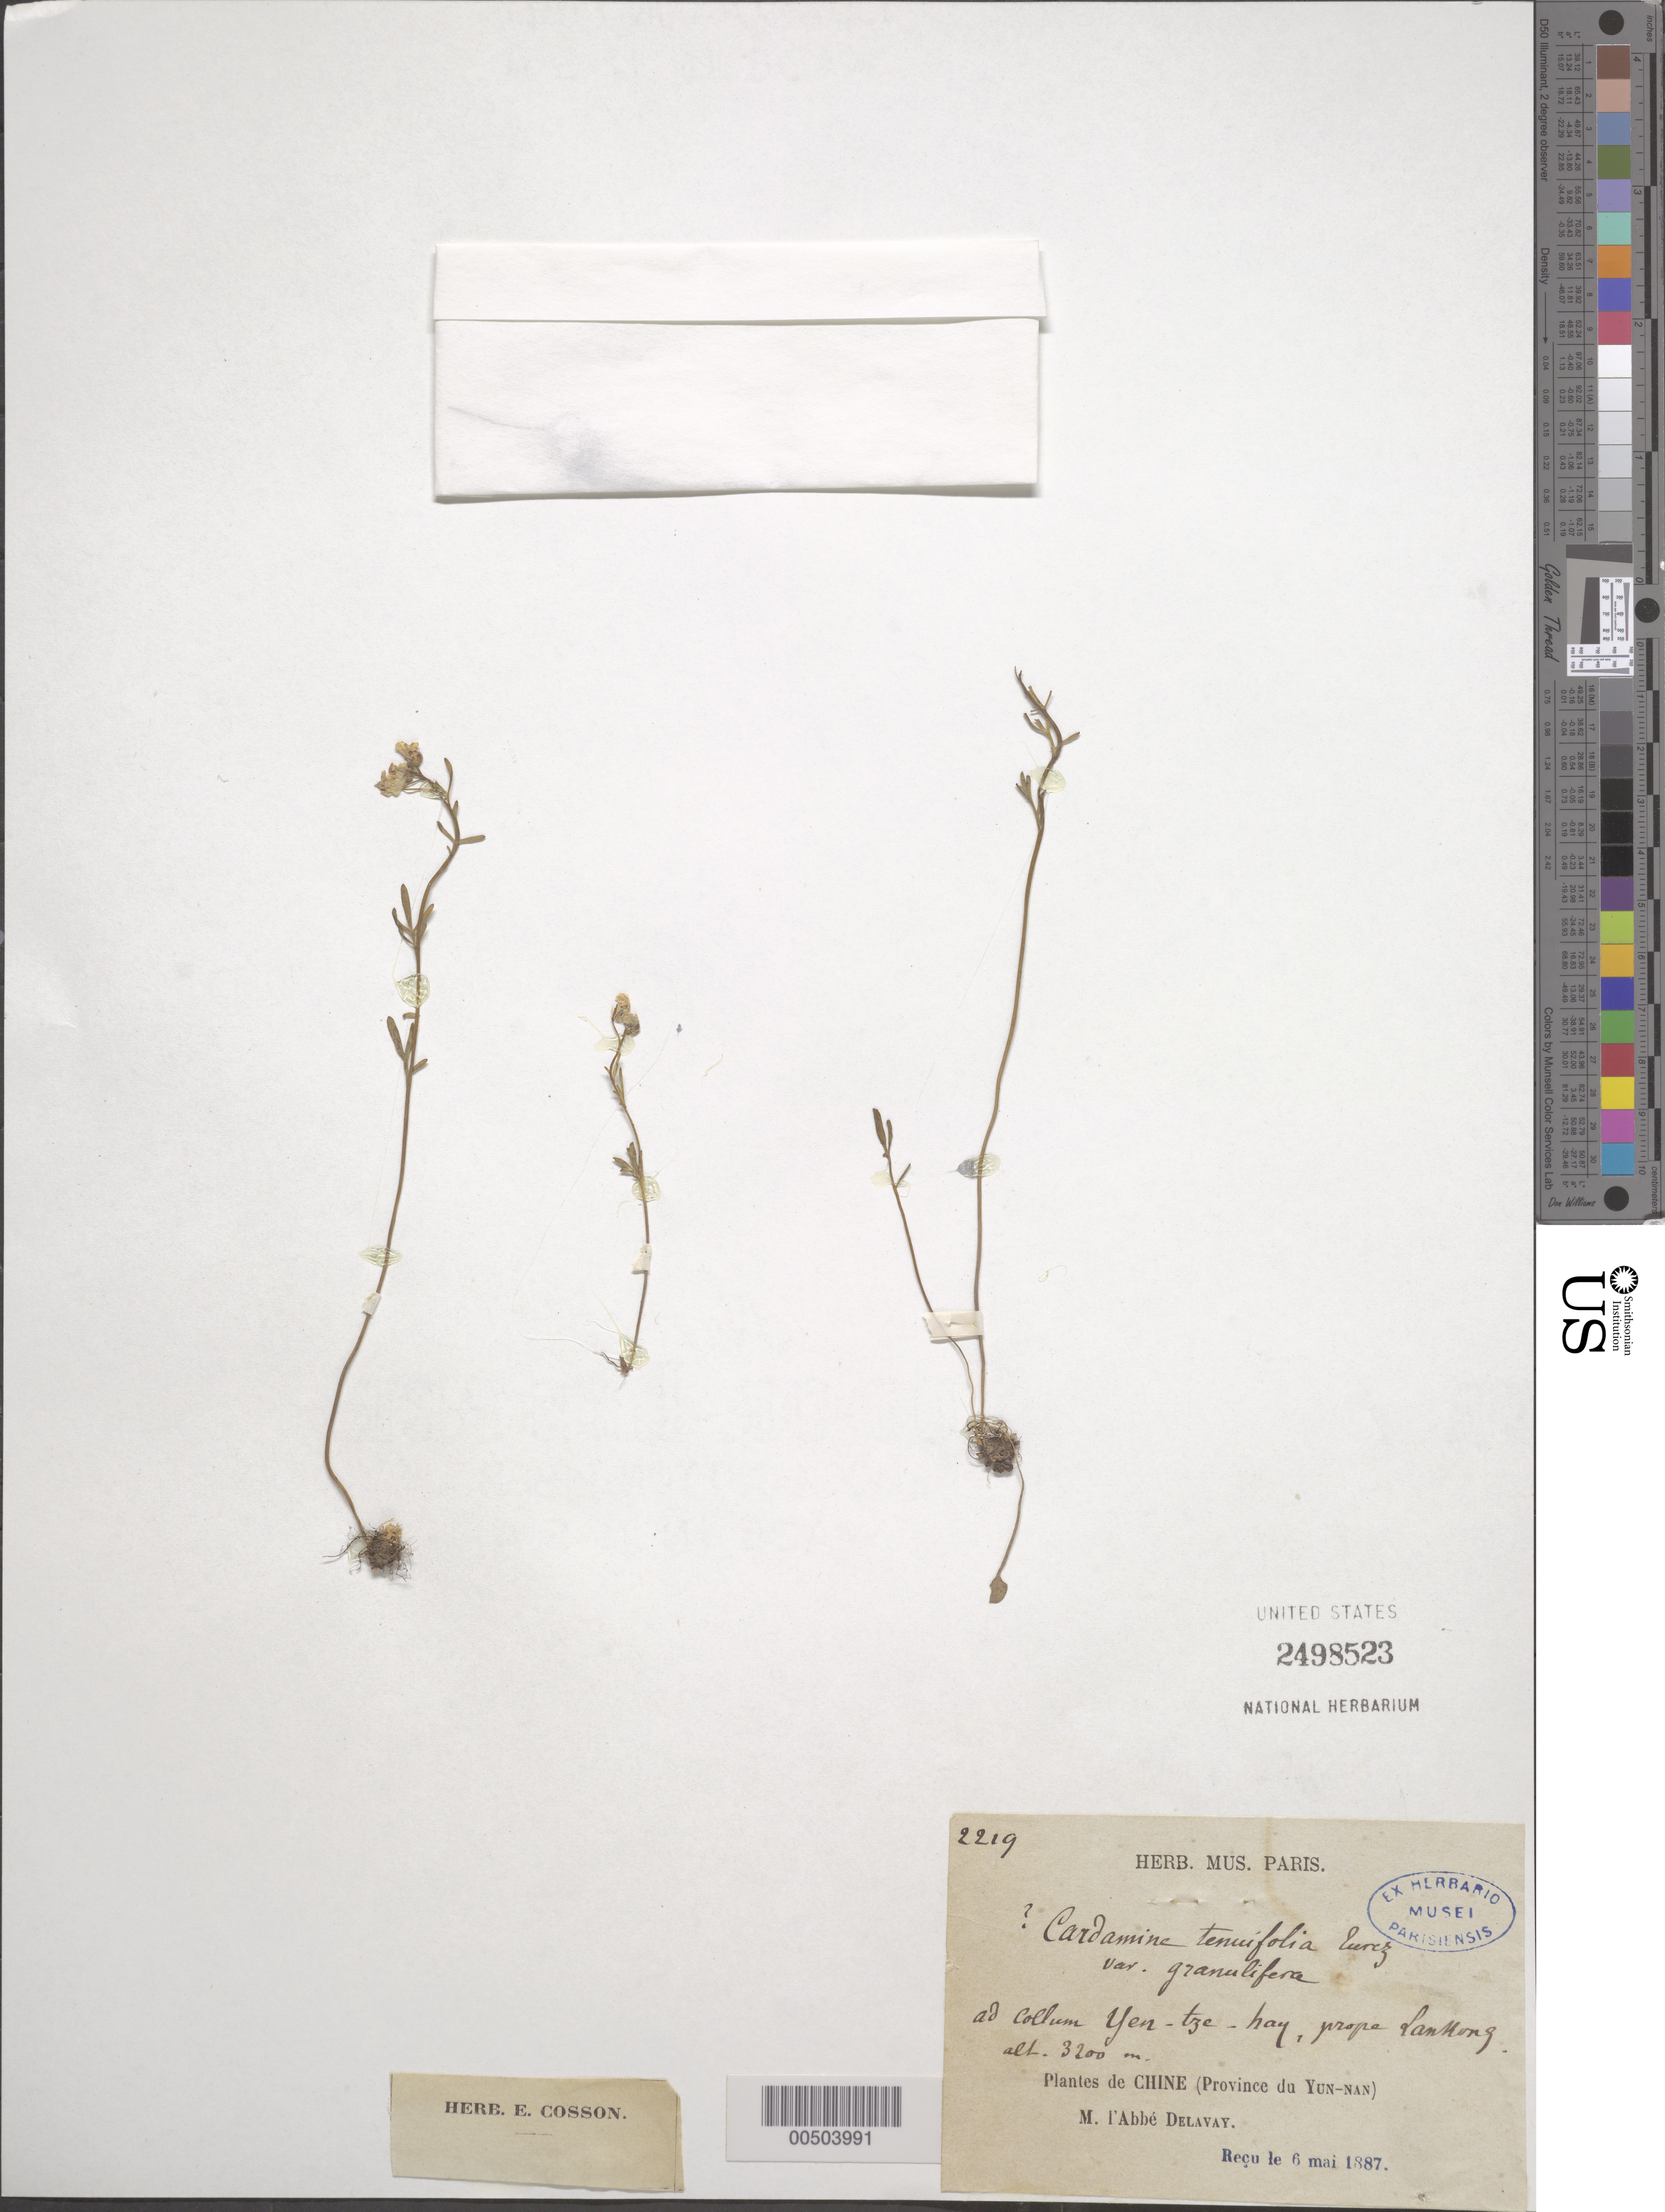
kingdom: Plantae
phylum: Tracheophyta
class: Magnoliopsida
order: Brassicales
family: Brassicaceae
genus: Cardamine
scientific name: Cardamine tenuifolia var. granulifera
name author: Franch.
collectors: M. Delavay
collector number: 2219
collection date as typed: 06 May 1887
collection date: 1887-05-06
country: China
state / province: Yunnan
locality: ad collum Yen-tze-hay, prope LanNong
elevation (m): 3200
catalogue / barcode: US 2498523